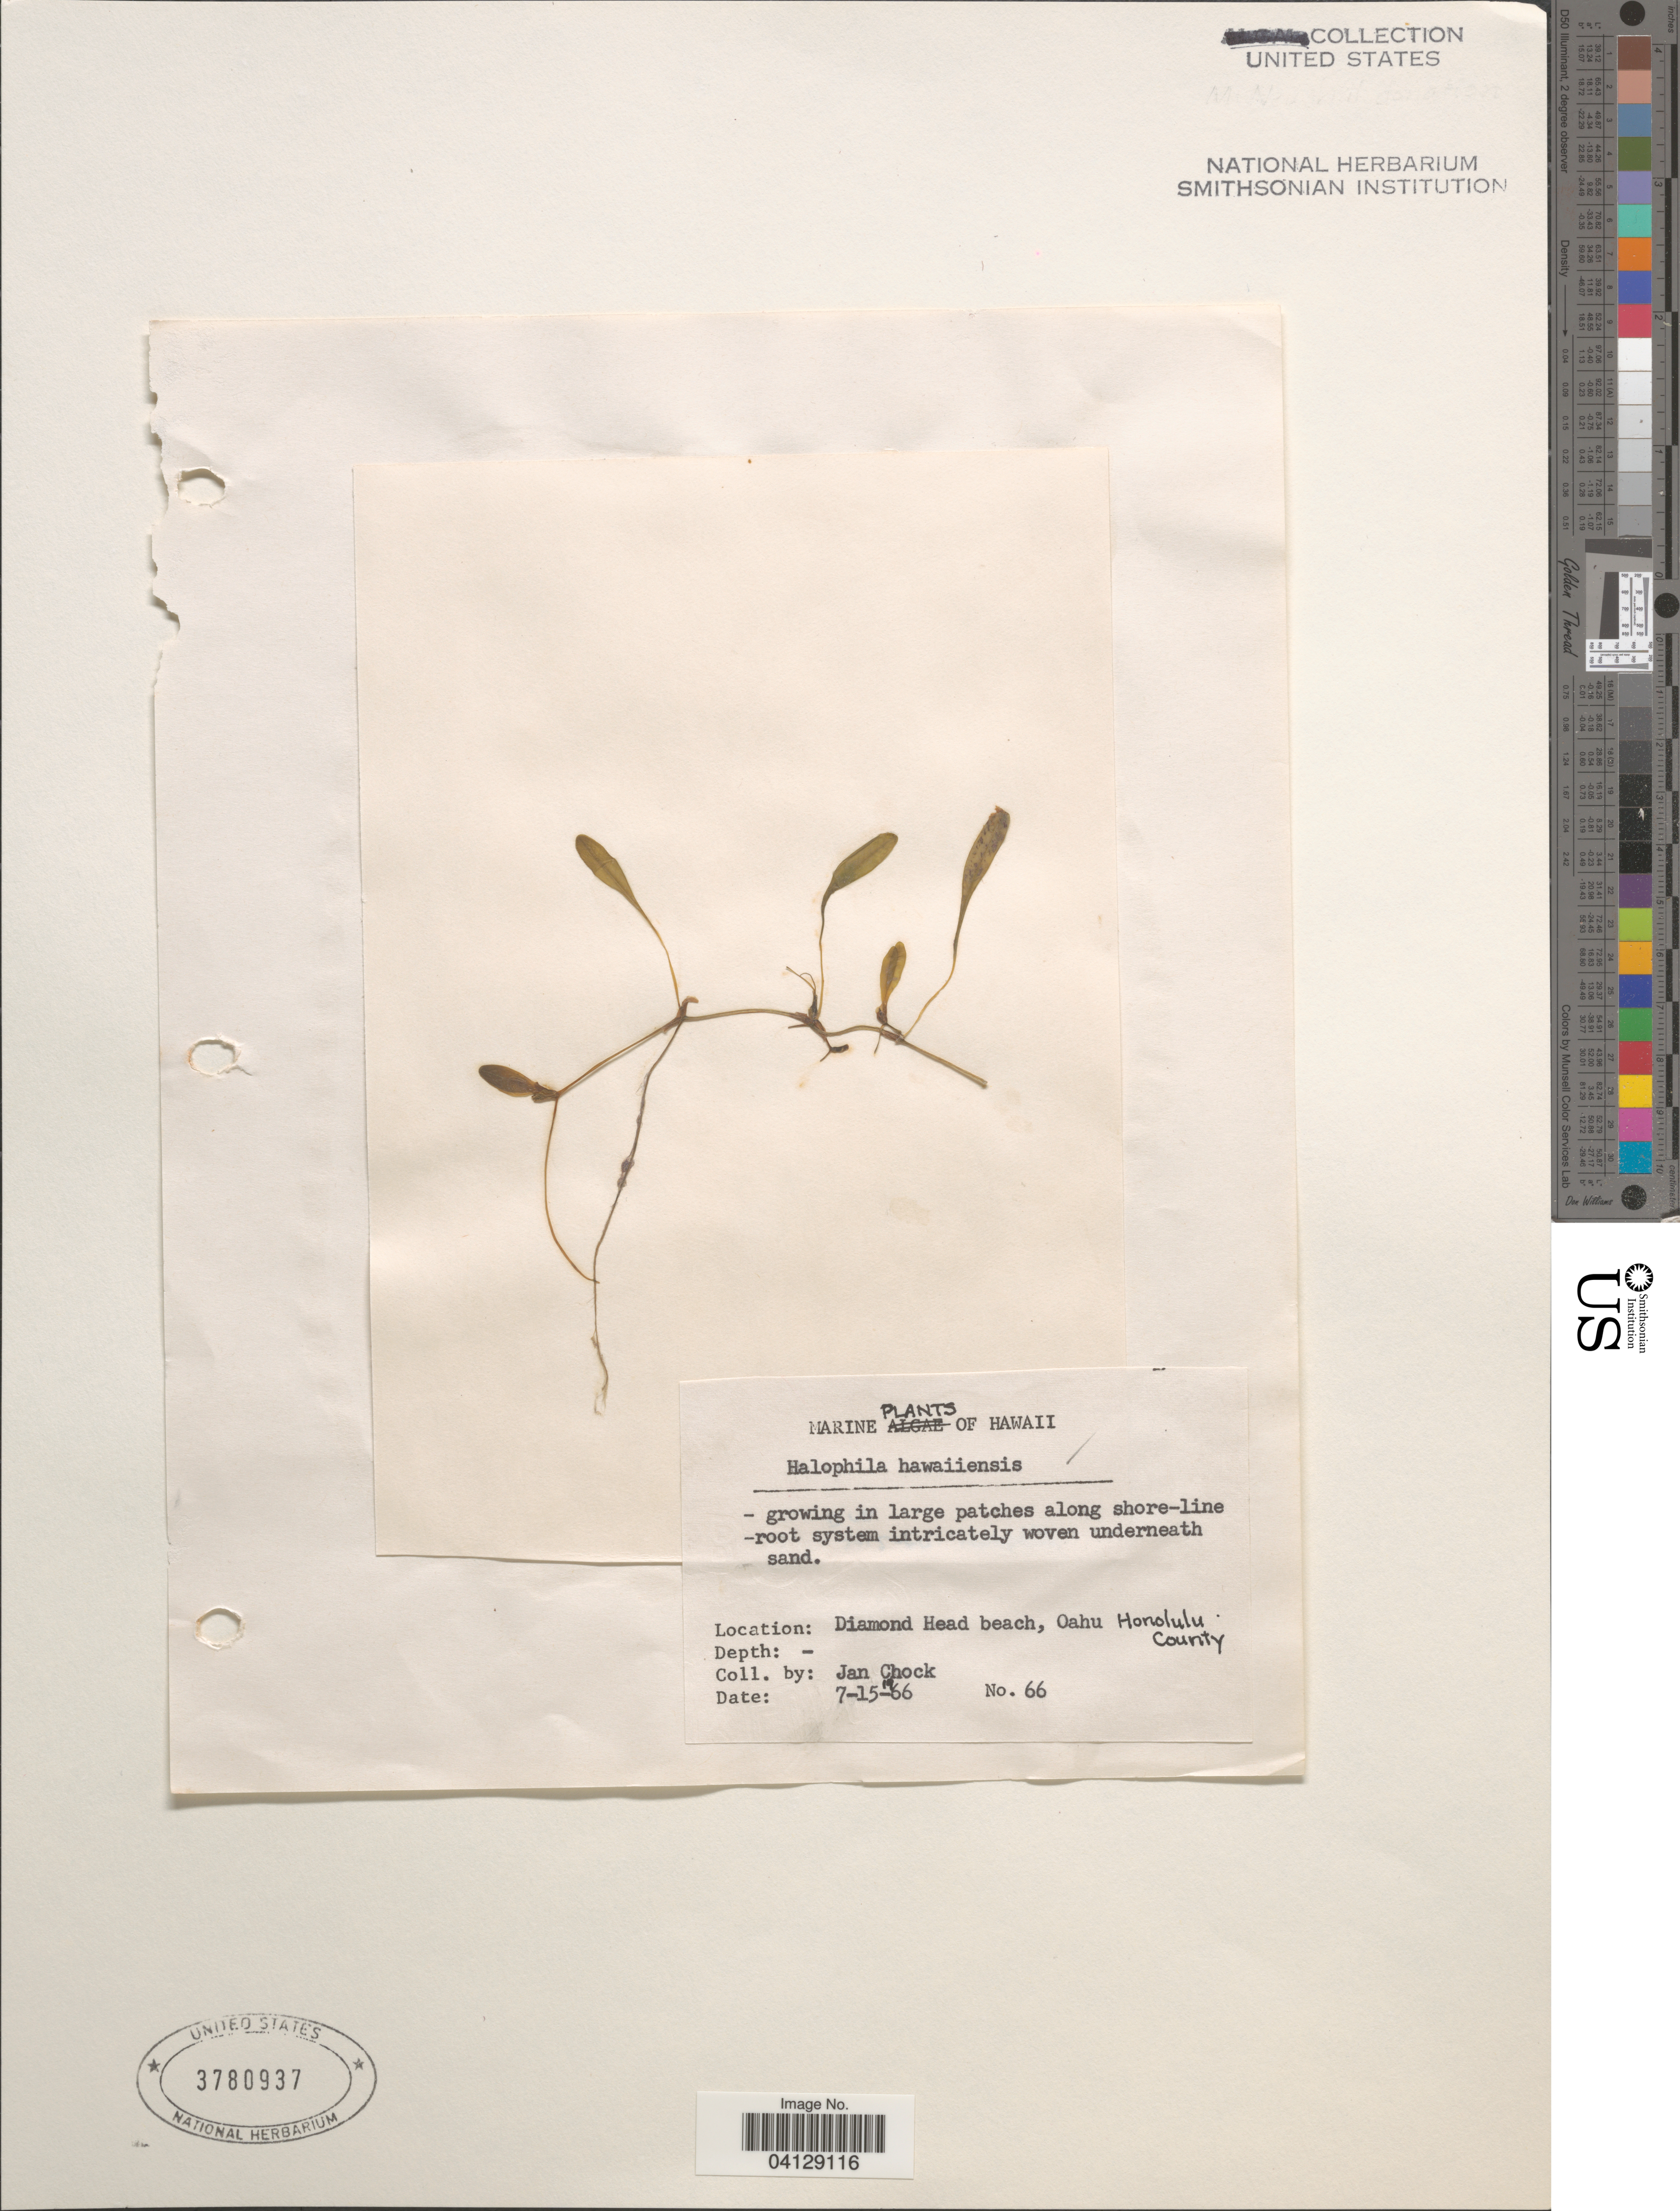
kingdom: Plantae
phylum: Tracheophyta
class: Liliopsida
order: Alismatales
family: Hydrocharitaceae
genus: Halophila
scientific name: Halophila hawaiiana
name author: Doty & B.C. Stone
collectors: J. Chock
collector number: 66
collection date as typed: Transcribed d/m/y: 15/7/66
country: United States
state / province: Hawaii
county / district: Honolulu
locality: Diamond Head beach, Oahu Honolulu County.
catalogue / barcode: US 3780937